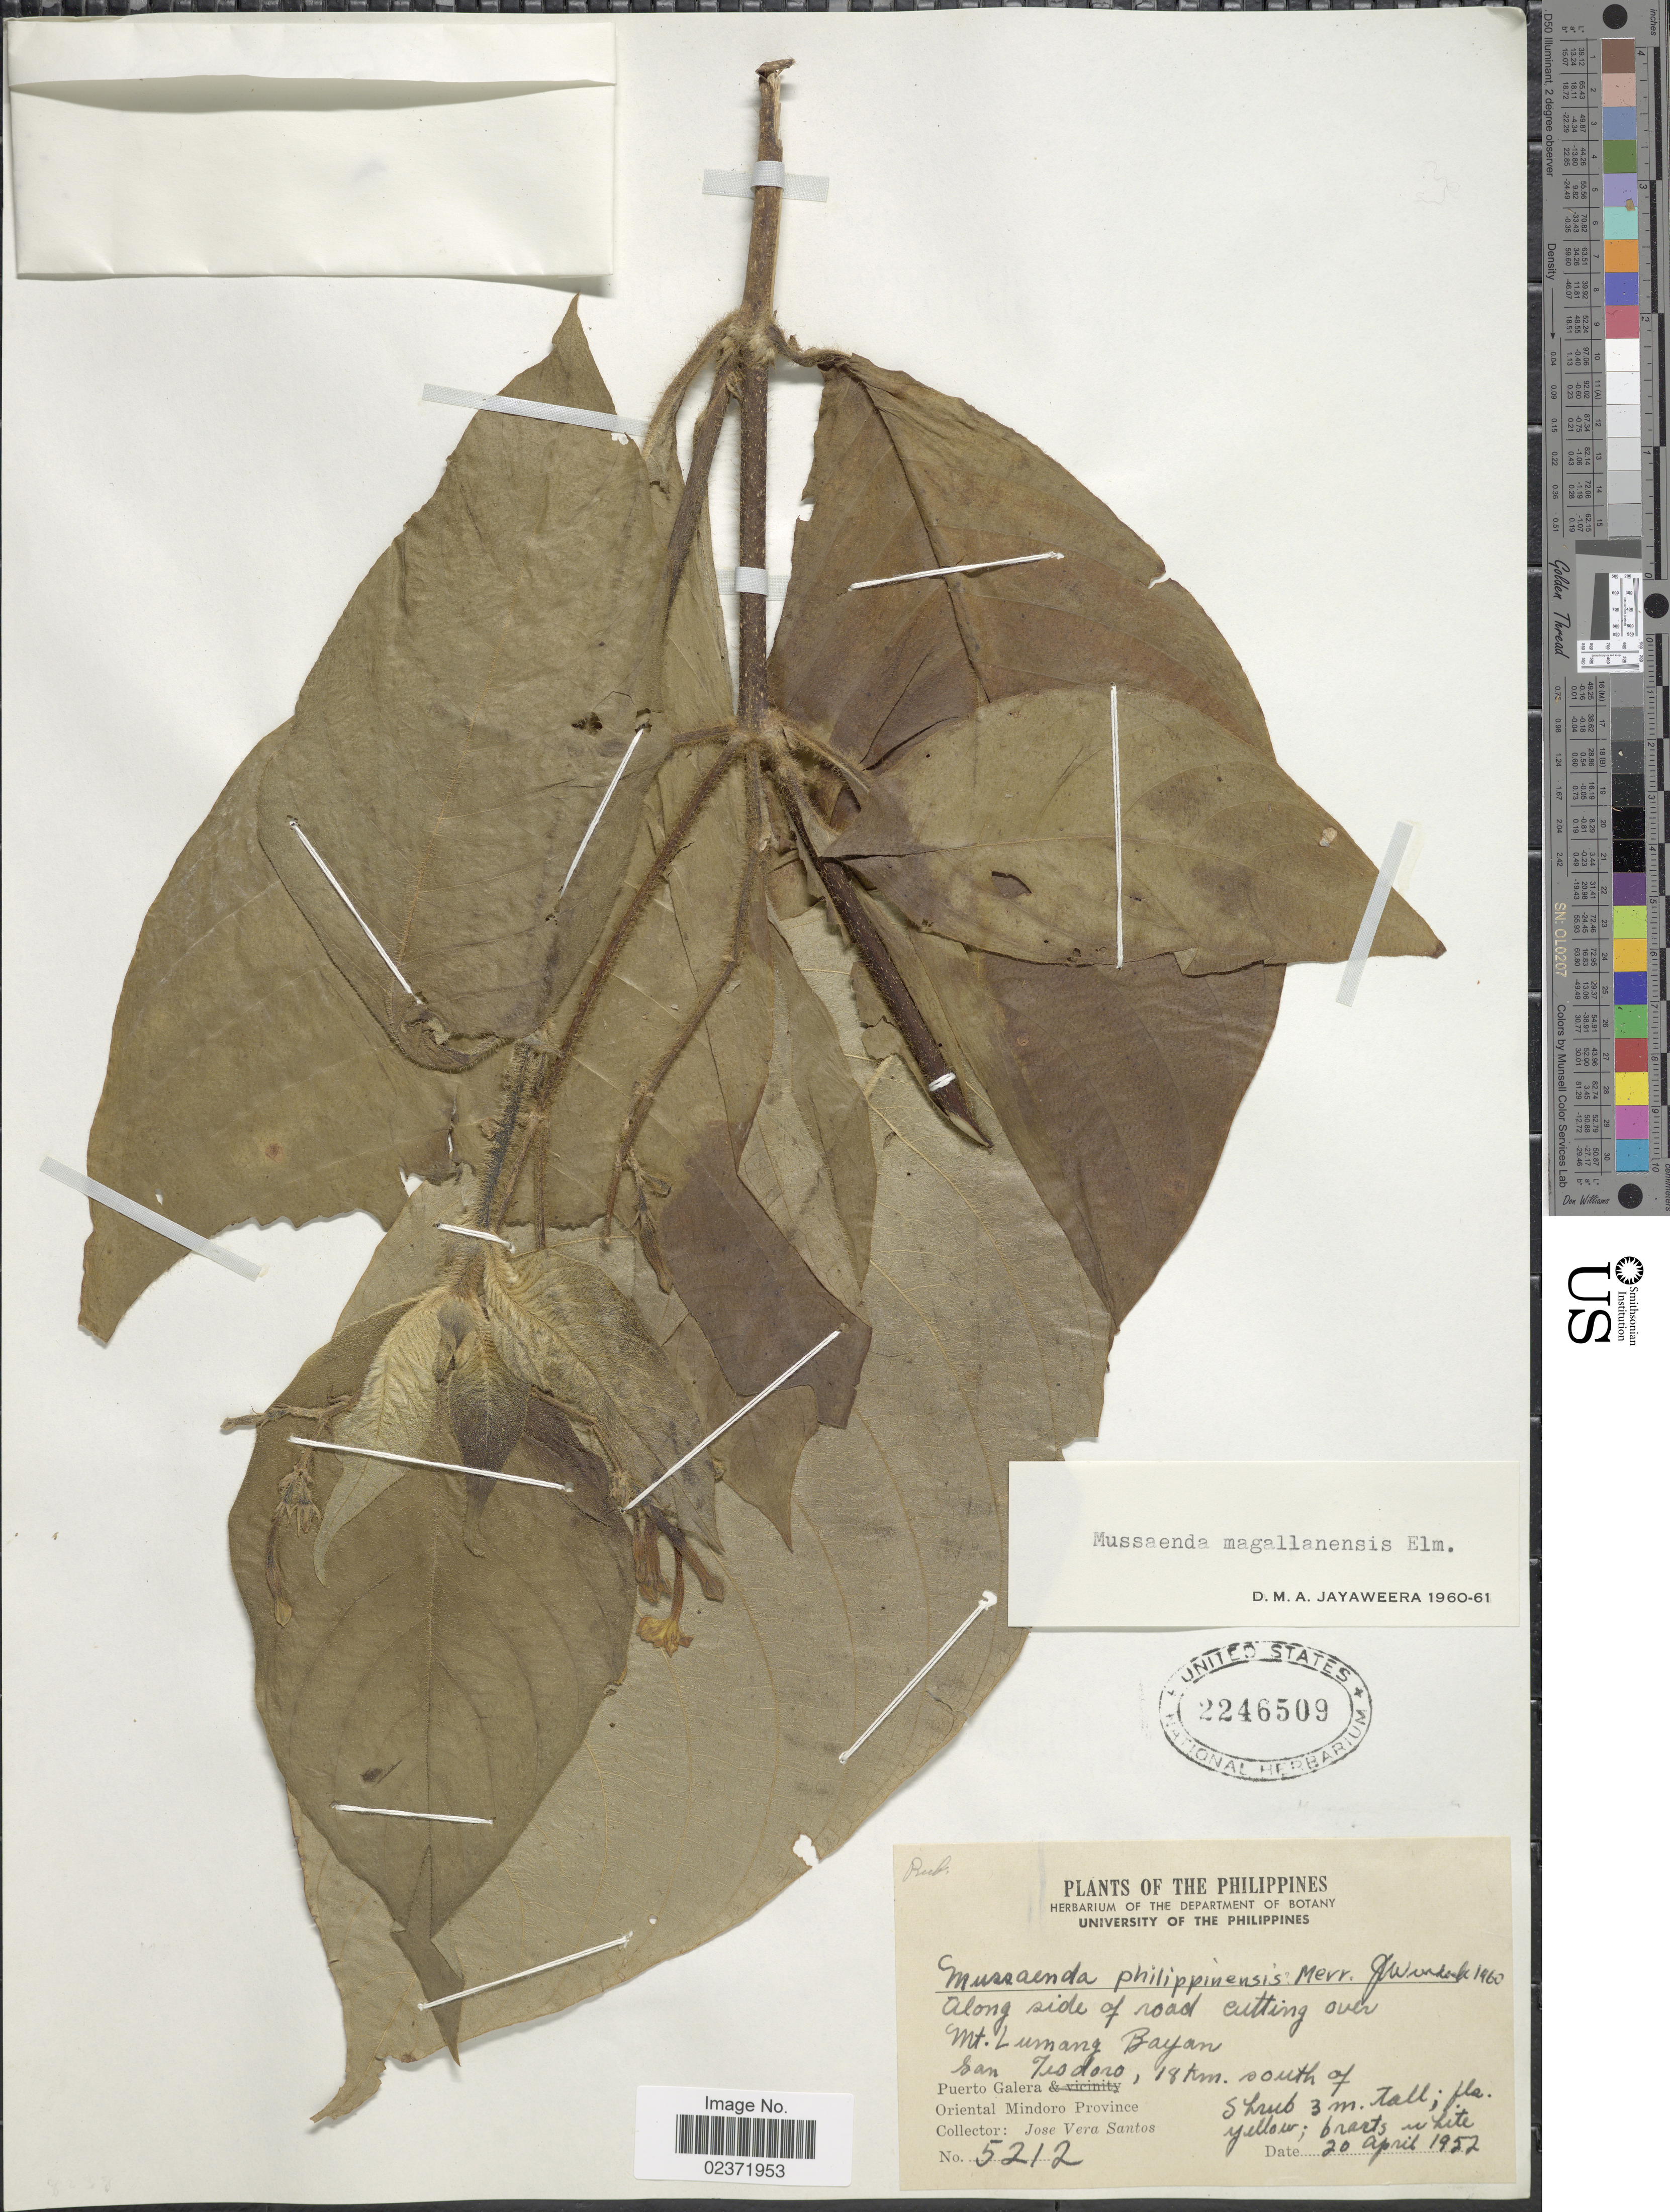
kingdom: Plantae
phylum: Tracheophyta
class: Magnoliopsida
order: Gentianales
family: Rubiaceae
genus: Mussaenda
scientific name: Mussaenda magallanensis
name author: Elmer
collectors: J. V. Santos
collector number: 5212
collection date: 1952-04-20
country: Philippines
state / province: Mimaropa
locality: Mt. Lumang Bayan, San Isidro, 18 km. south of Puerto Galera, Oriental Mindoro Province, Oriental Mindoro Province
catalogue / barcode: US 2246509